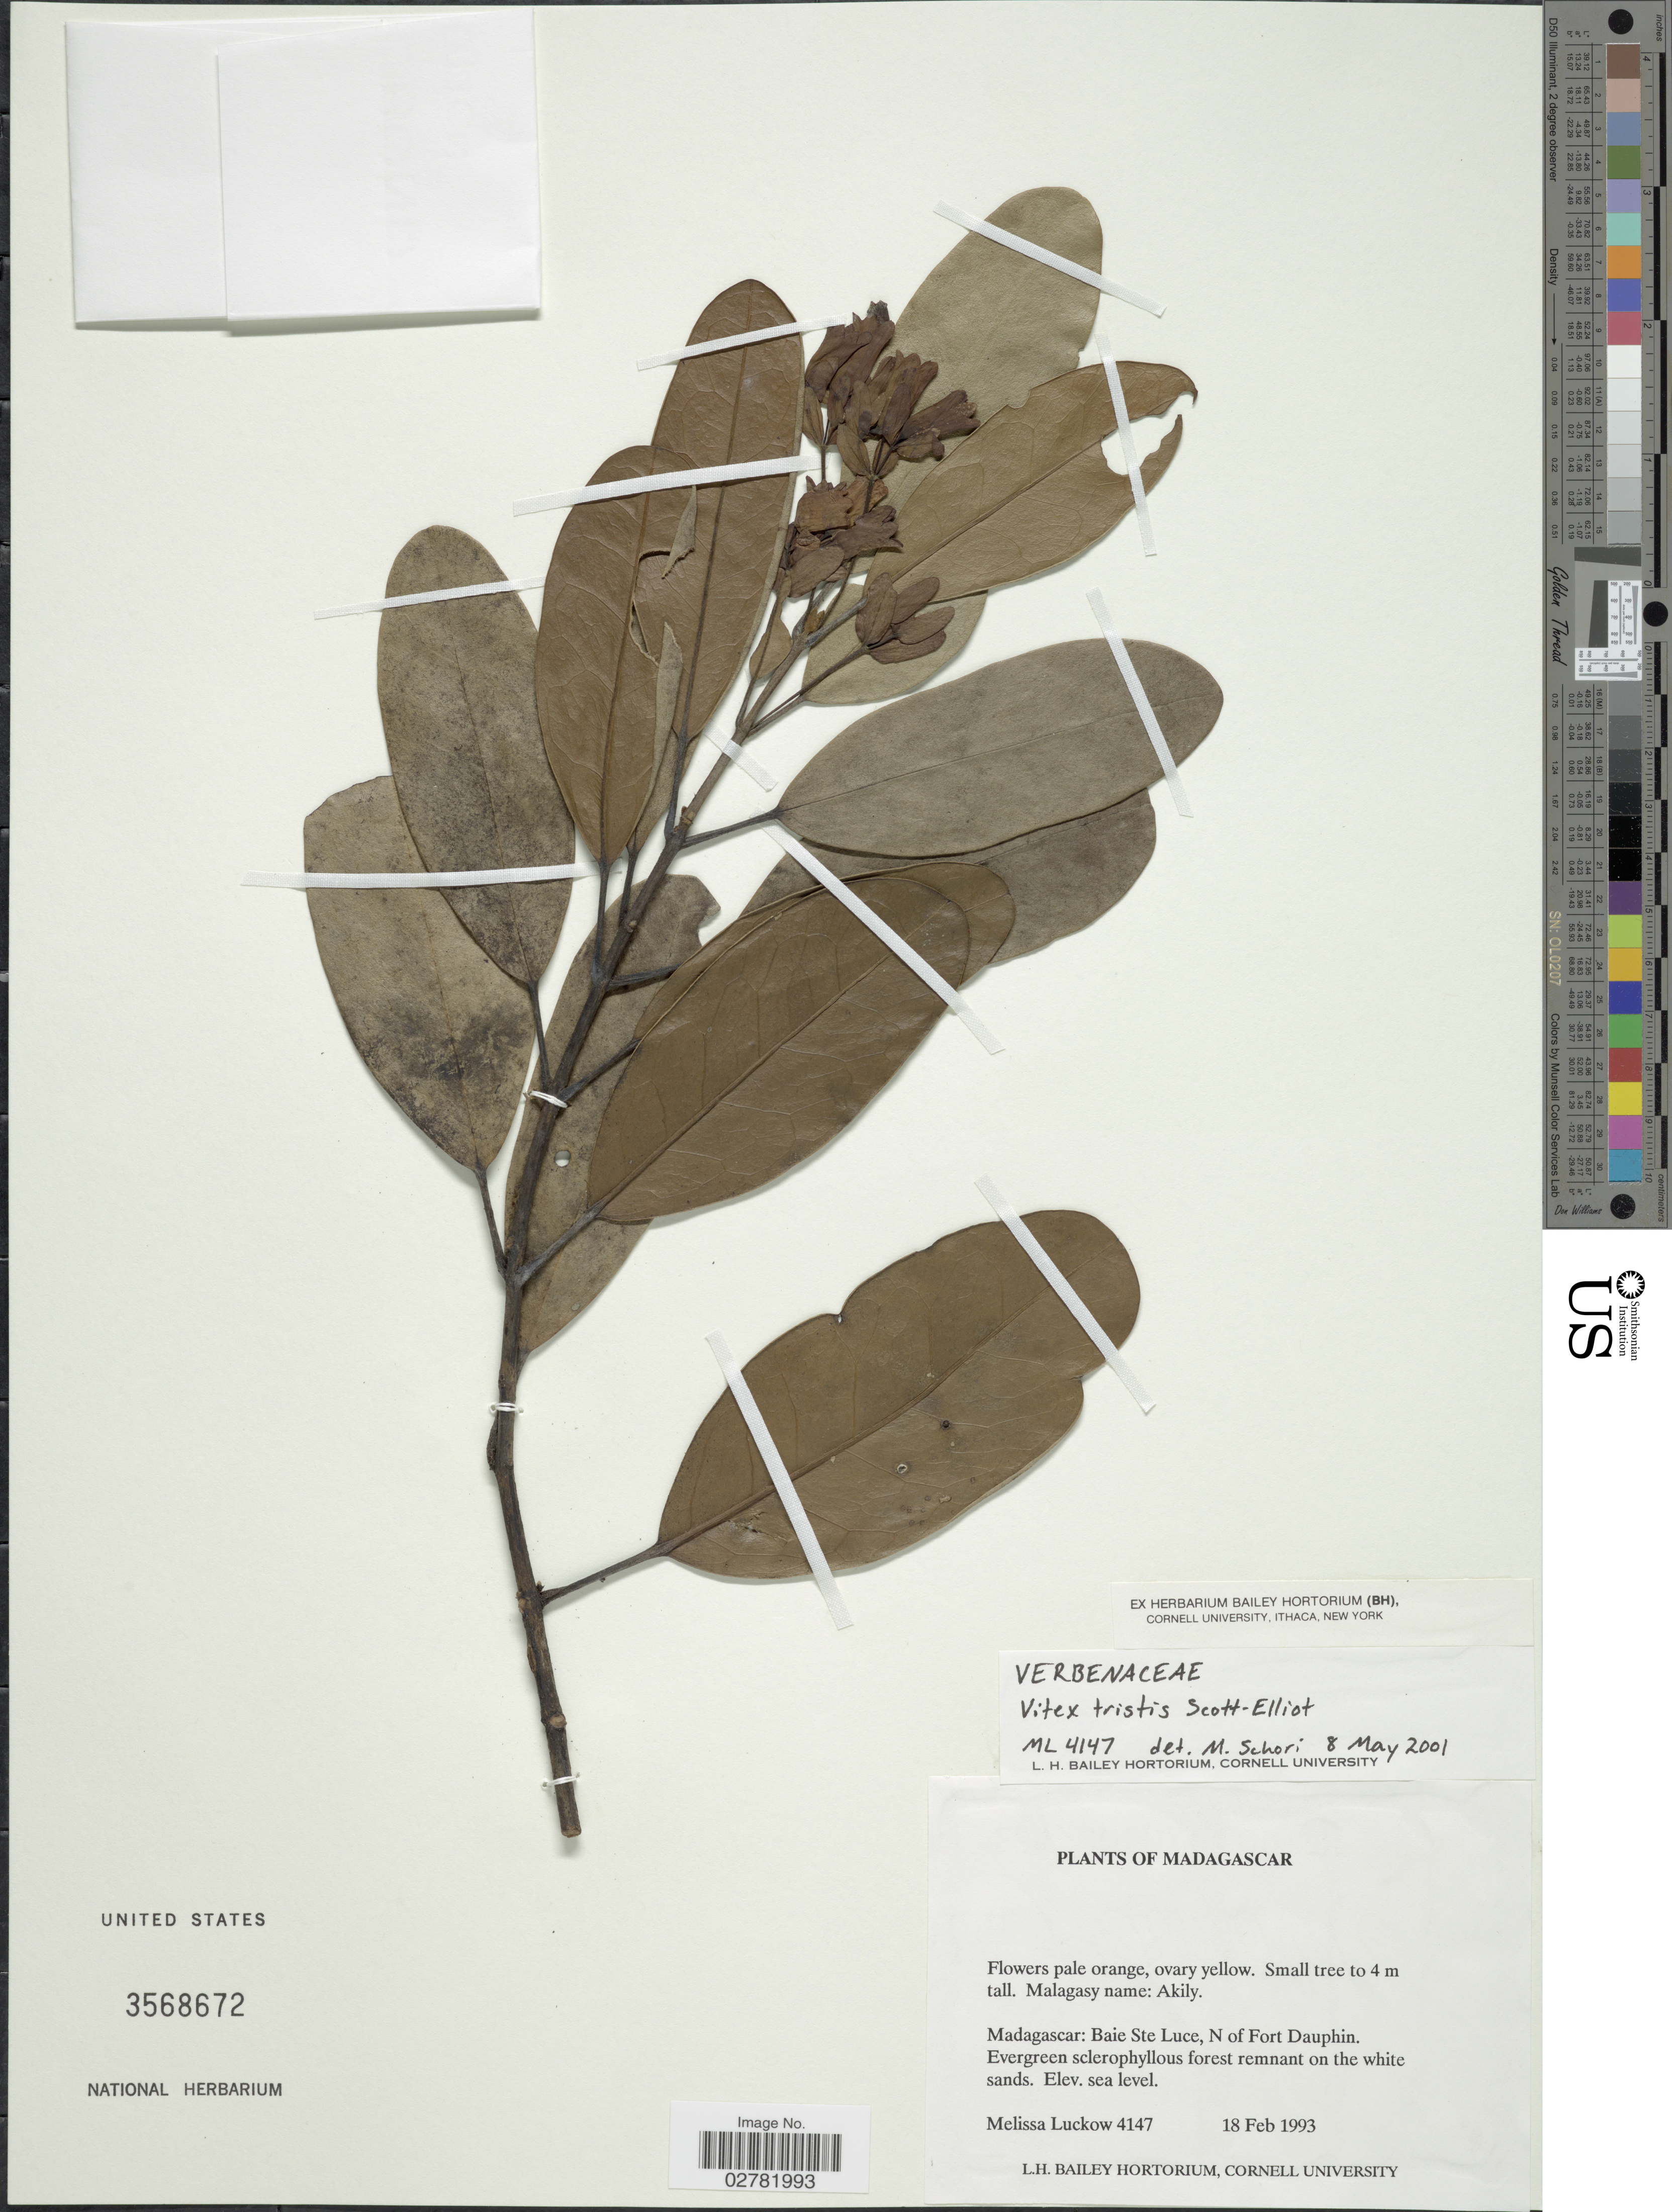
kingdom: Plantae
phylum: Tracheophyta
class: Magnoliopsida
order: Lamiales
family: Lamiaceae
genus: Vitex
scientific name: Vitex tristis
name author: Scott Elliot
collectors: M. A. Luckow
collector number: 4147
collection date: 1993-02-18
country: Madagascar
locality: Baie Ste Luce, N of Fort Dauphin.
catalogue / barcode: US 3568672